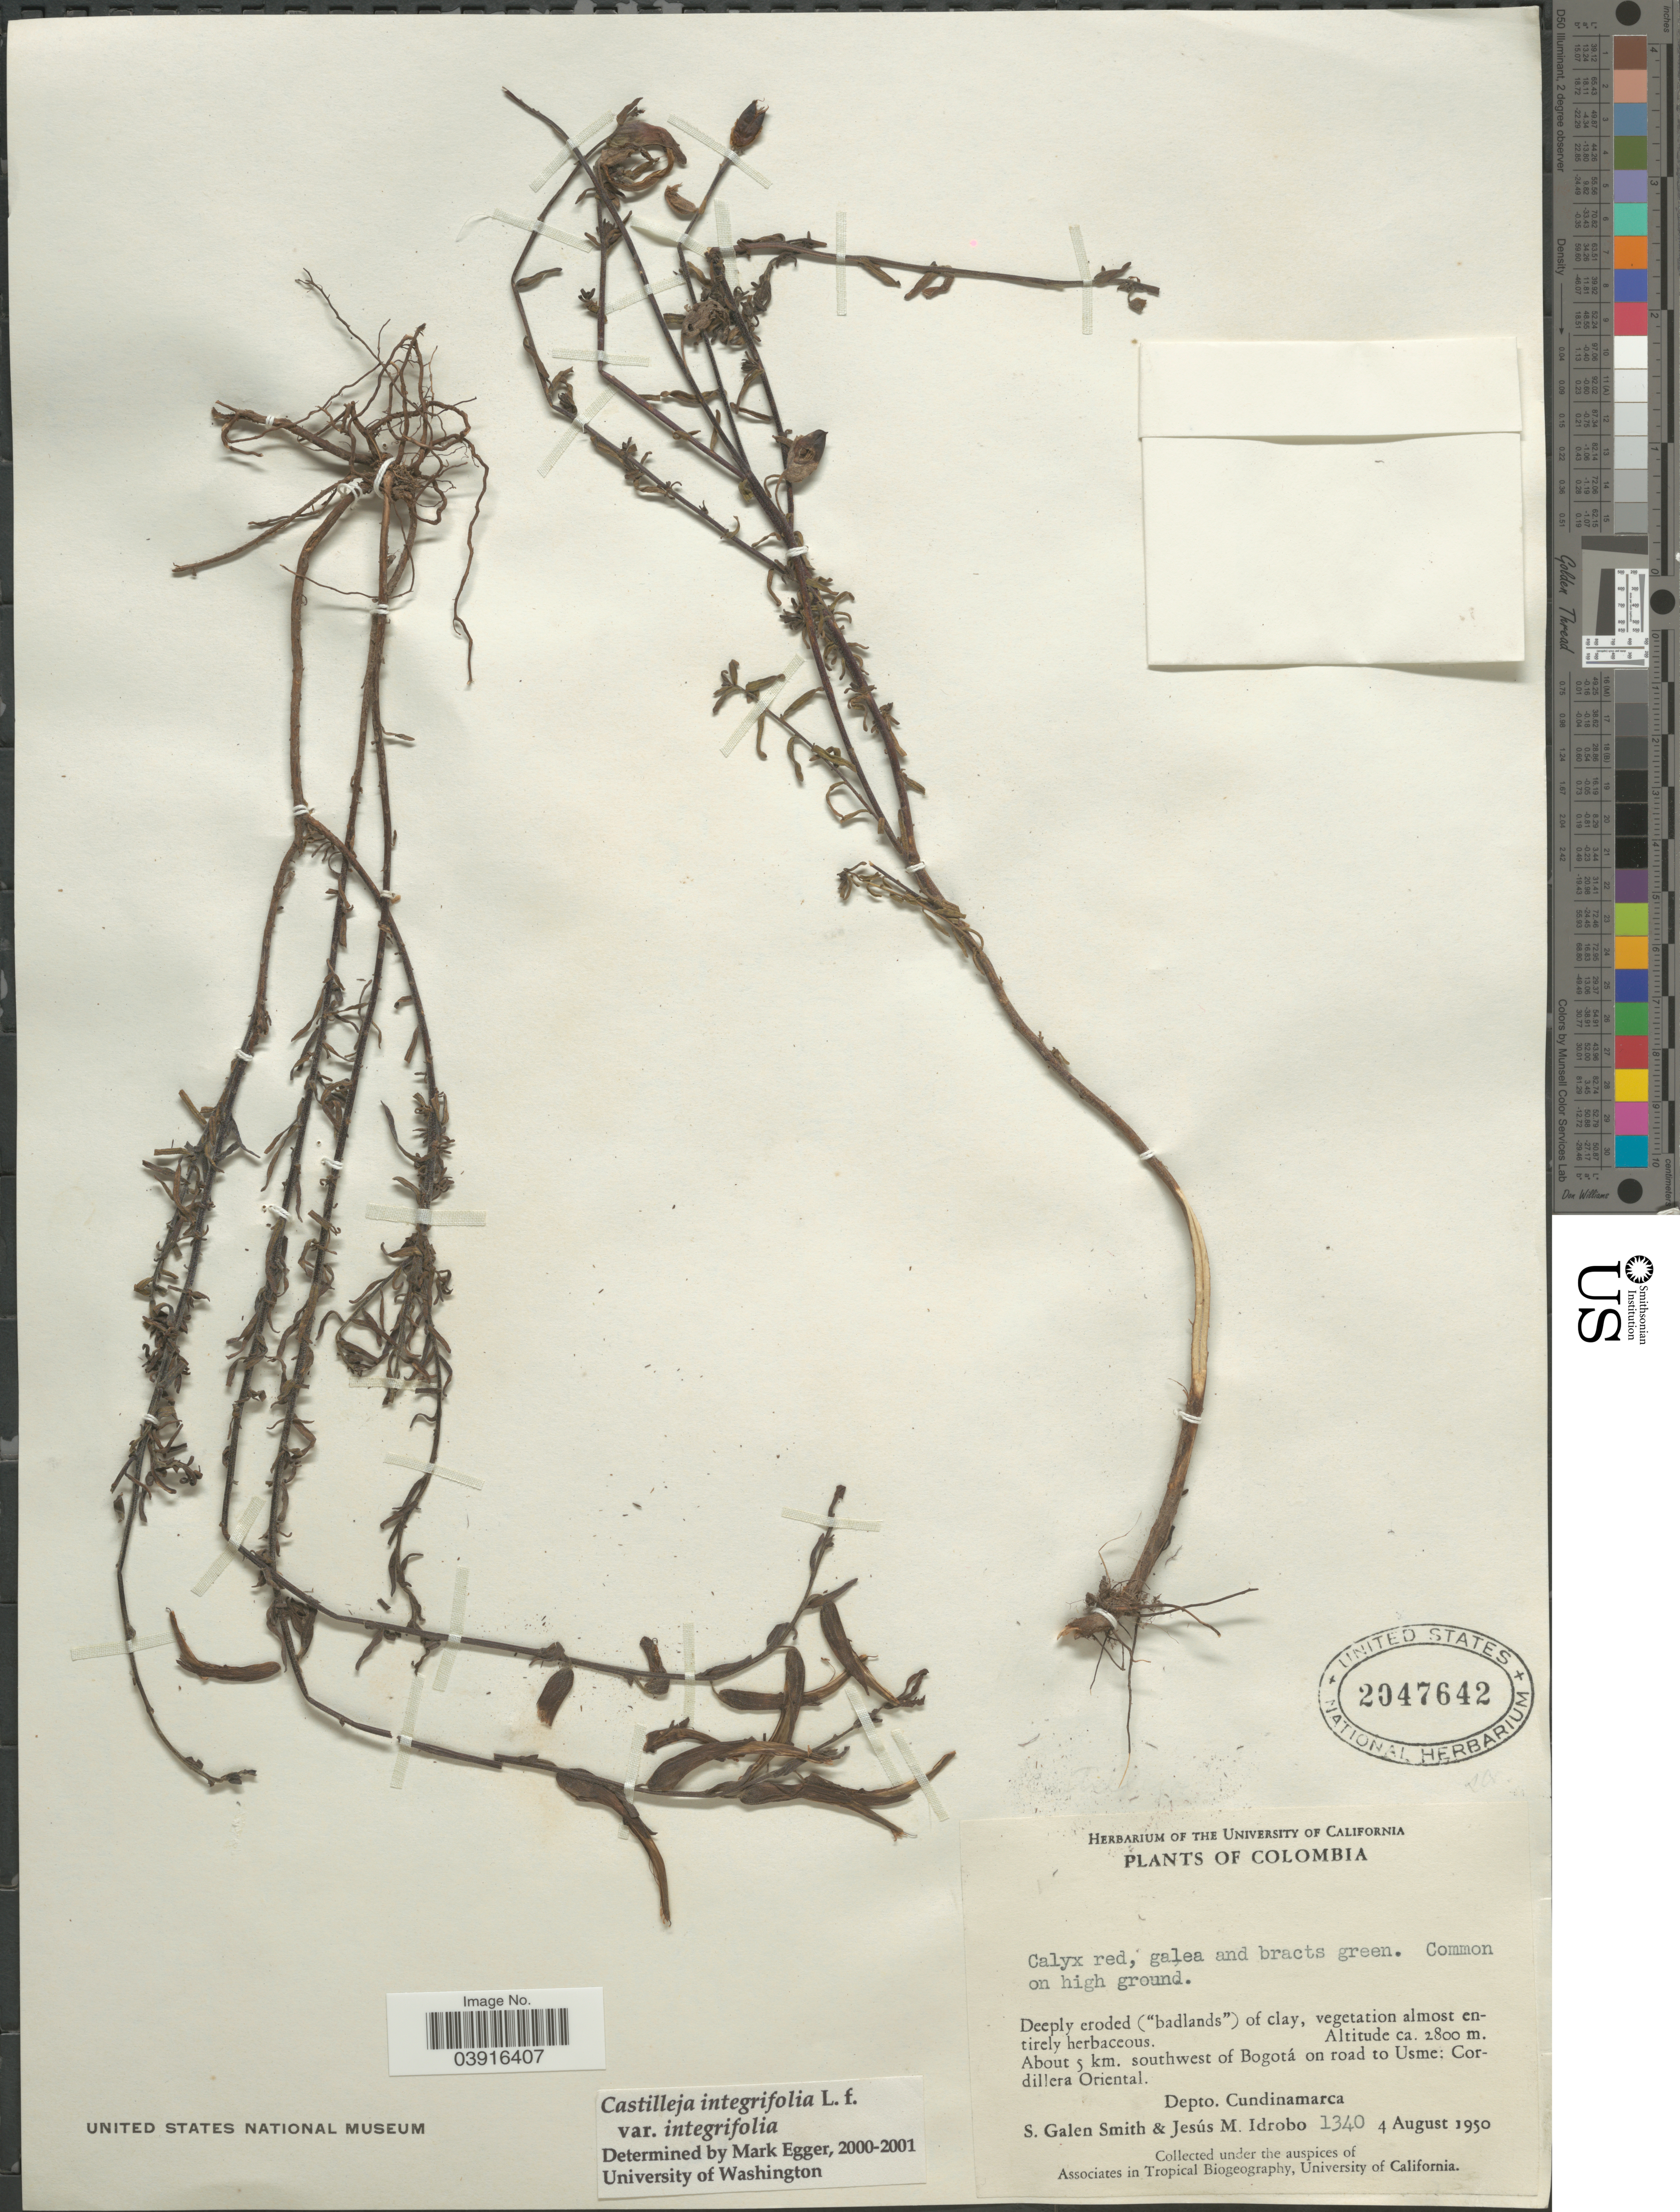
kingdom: Plantae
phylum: Tracheophyta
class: Magnoliopsida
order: Lamiales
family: Orobanchaceae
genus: Castilleja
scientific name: Castilleja integrifolia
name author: L. f.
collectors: S. G. Smith & J. M. Idrobo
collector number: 1340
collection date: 1950-08-04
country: Colombia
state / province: Cundinamarca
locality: About 5 km. southwest of Bogotá on road to Usme; Cordillera Oriental. Depto. Cundinamarca.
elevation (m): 2800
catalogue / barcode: US 2047642